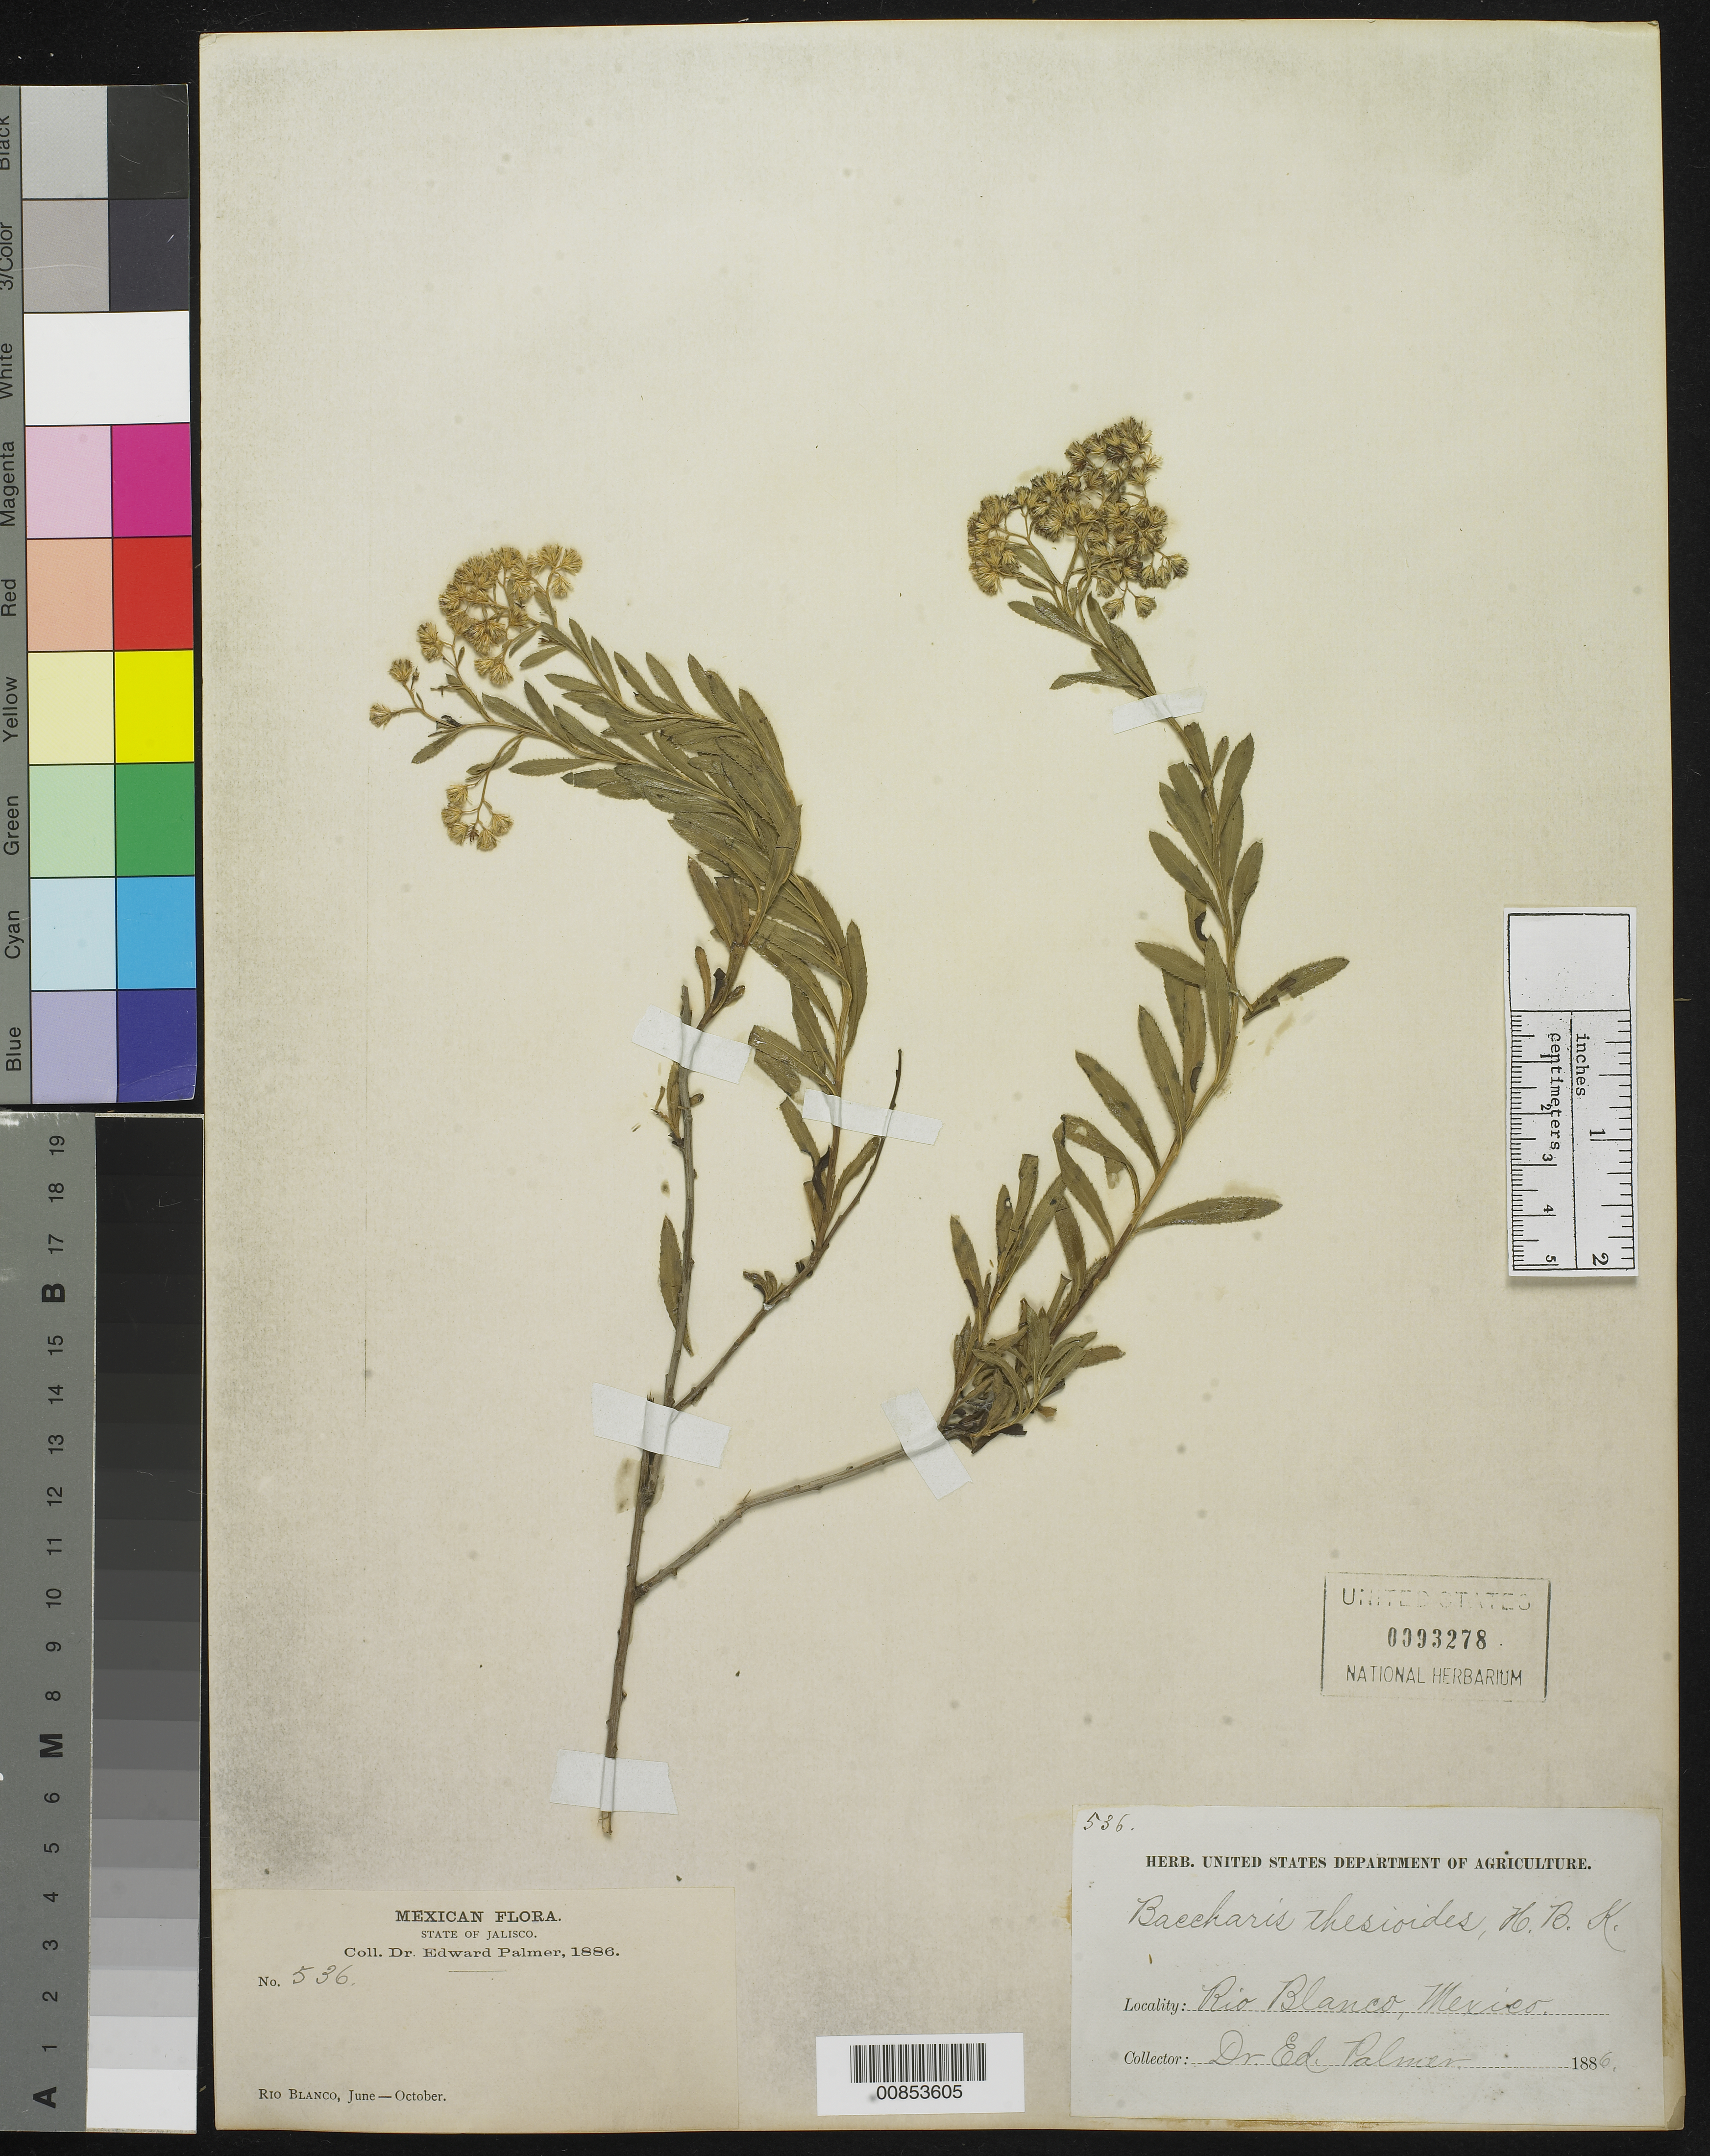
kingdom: Plantae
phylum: Tracheophyta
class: Magnoliopsida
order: Asterales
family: Asteraceae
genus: Baccharis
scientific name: Baccharis thesioides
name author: Kunth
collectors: E. Palmer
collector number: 536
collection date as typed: Jun 1886 to -- Oct 1886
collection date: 1886-06/1886-10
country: Mexico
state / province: Jalisco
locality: Río Blanco, Jalisco.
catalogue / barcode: US 93278